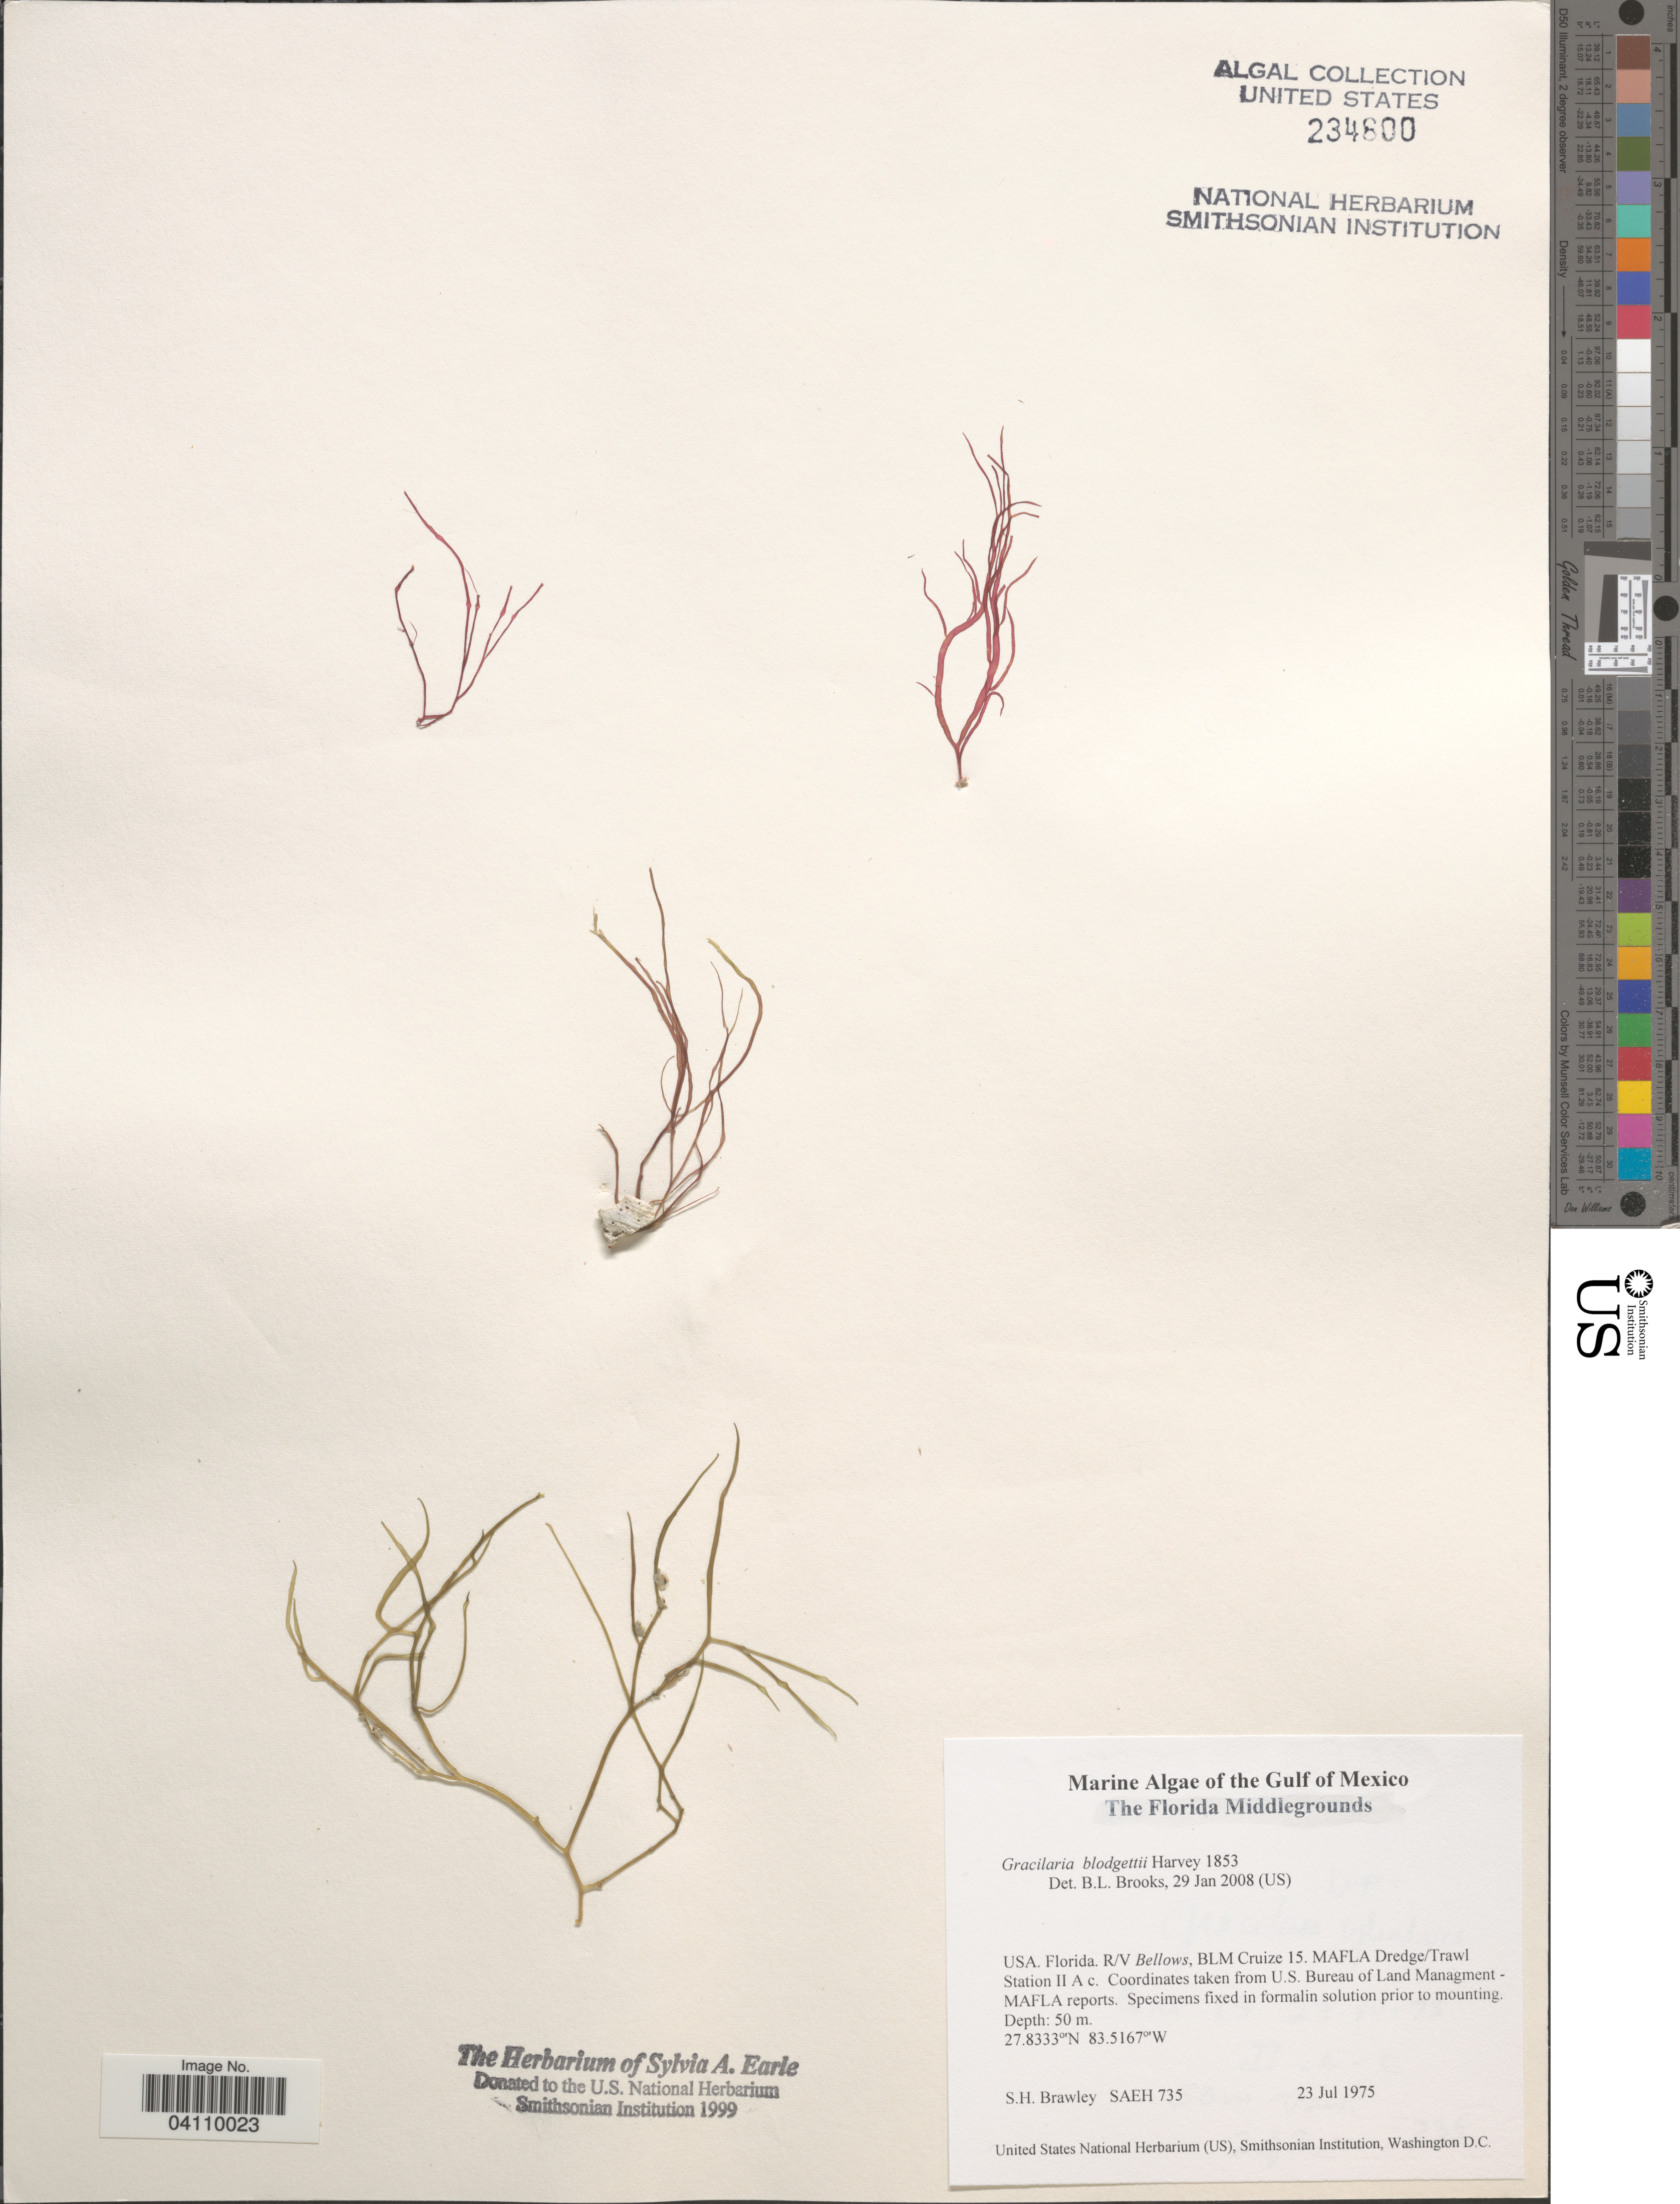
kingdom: Plantae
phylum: Rhodophyta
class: Florideophyceae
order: Gracilariales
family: Gracilariaceae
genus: Gracilaria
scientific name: Gracilaria blodgettii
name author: Harv.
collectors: S. Brawley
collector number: SAEH 735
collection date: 1975-07-23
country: United States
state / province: Florida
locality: The Gulf of Mexico. The Florida Middlegrounds. R/V Bellows, BLM Cruize 15. MAFLA Dredge/Trawl Station II A c. Coordinates taken from U.S. Bureau of Land Managment - MAFLA reports [unsure placement].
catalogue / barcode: US 234600